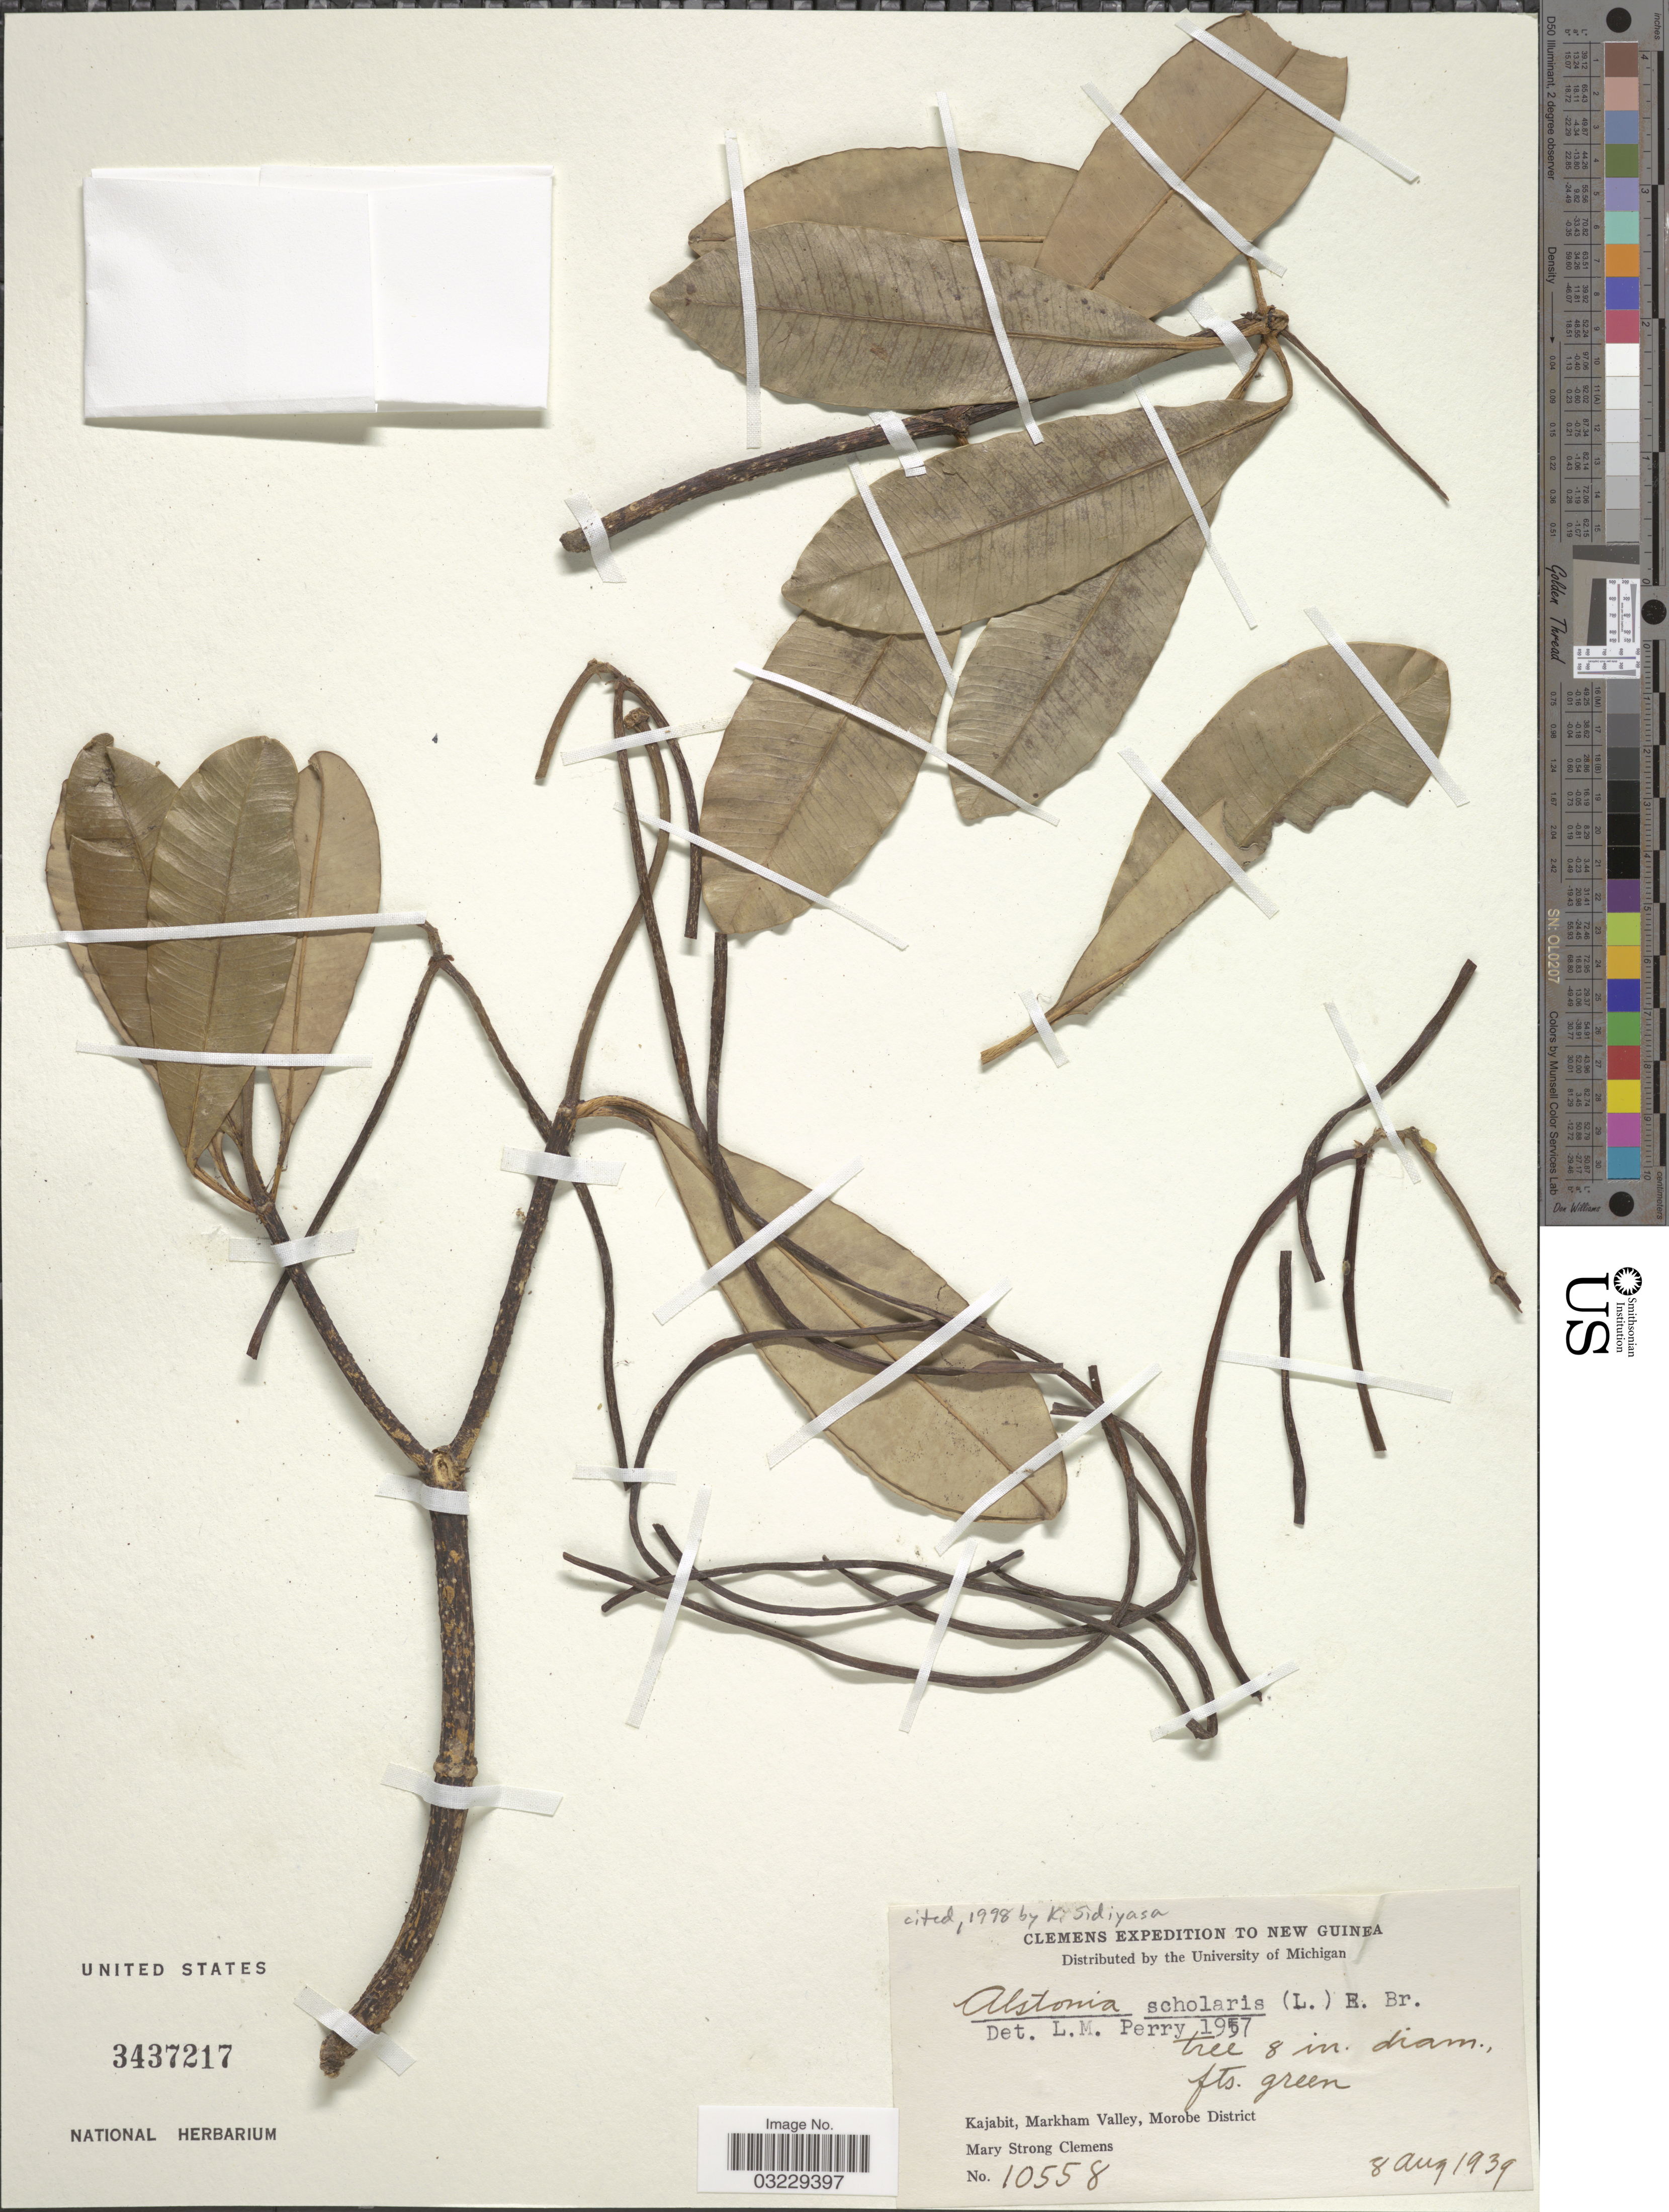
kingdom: Plantae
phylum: Tracheophyta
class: Magnoliopsida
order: Gentianales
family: Apocynaceae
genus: Alstonia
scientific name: Alstonia scholaris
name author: (L.) R. Br.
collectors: M. S. Clemens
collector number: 10558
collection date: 1939-08-08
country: Papua New Guinea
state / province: Morobe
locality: New Guinea. Kajabit, Markham Valley, Morobe District.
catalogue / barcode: US 3437217